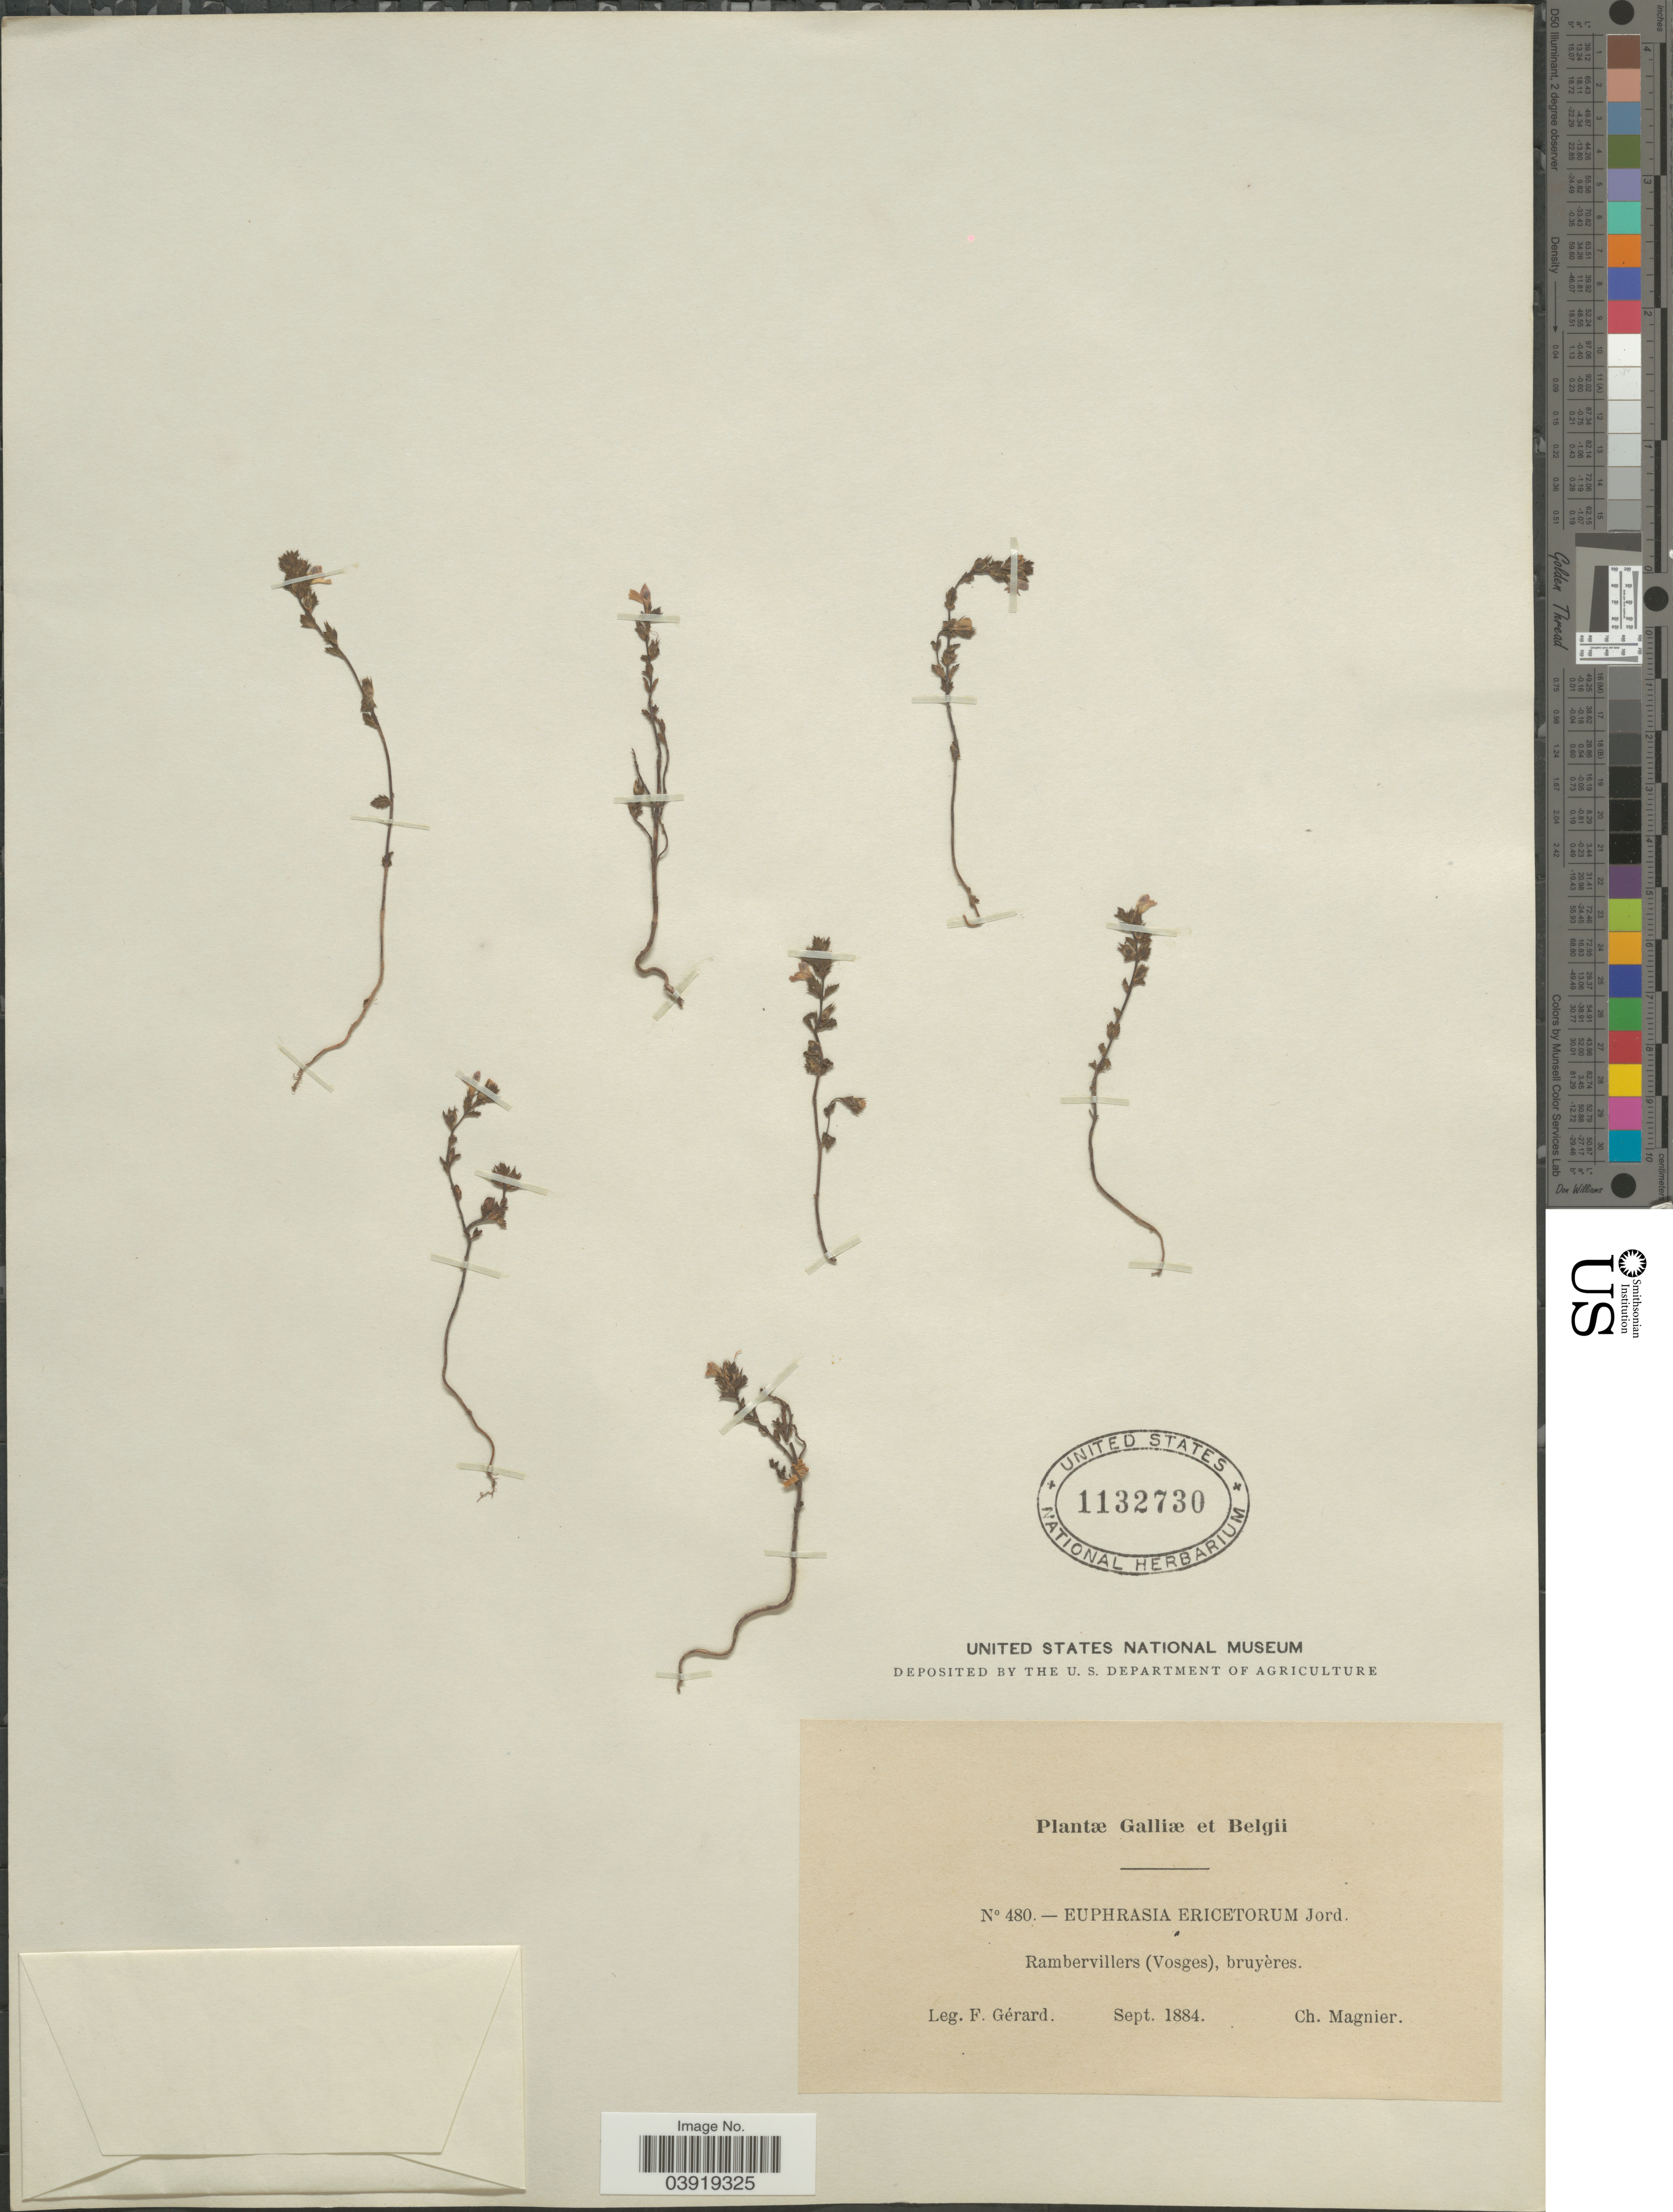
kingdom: Plantae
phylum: Tracheophyta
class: Magnoliopsida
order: Lamiales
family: Orobanchaceae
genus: Euphrasia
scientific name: Euphrasia ericetorum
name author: Jord. ex Boreau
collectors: F. Gérard & C. Magnier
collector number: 480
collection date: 1884-09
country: France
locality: Gallilæ et Belgii. Rambervillers (Vosges), bruyères.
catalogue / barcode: US 1132730